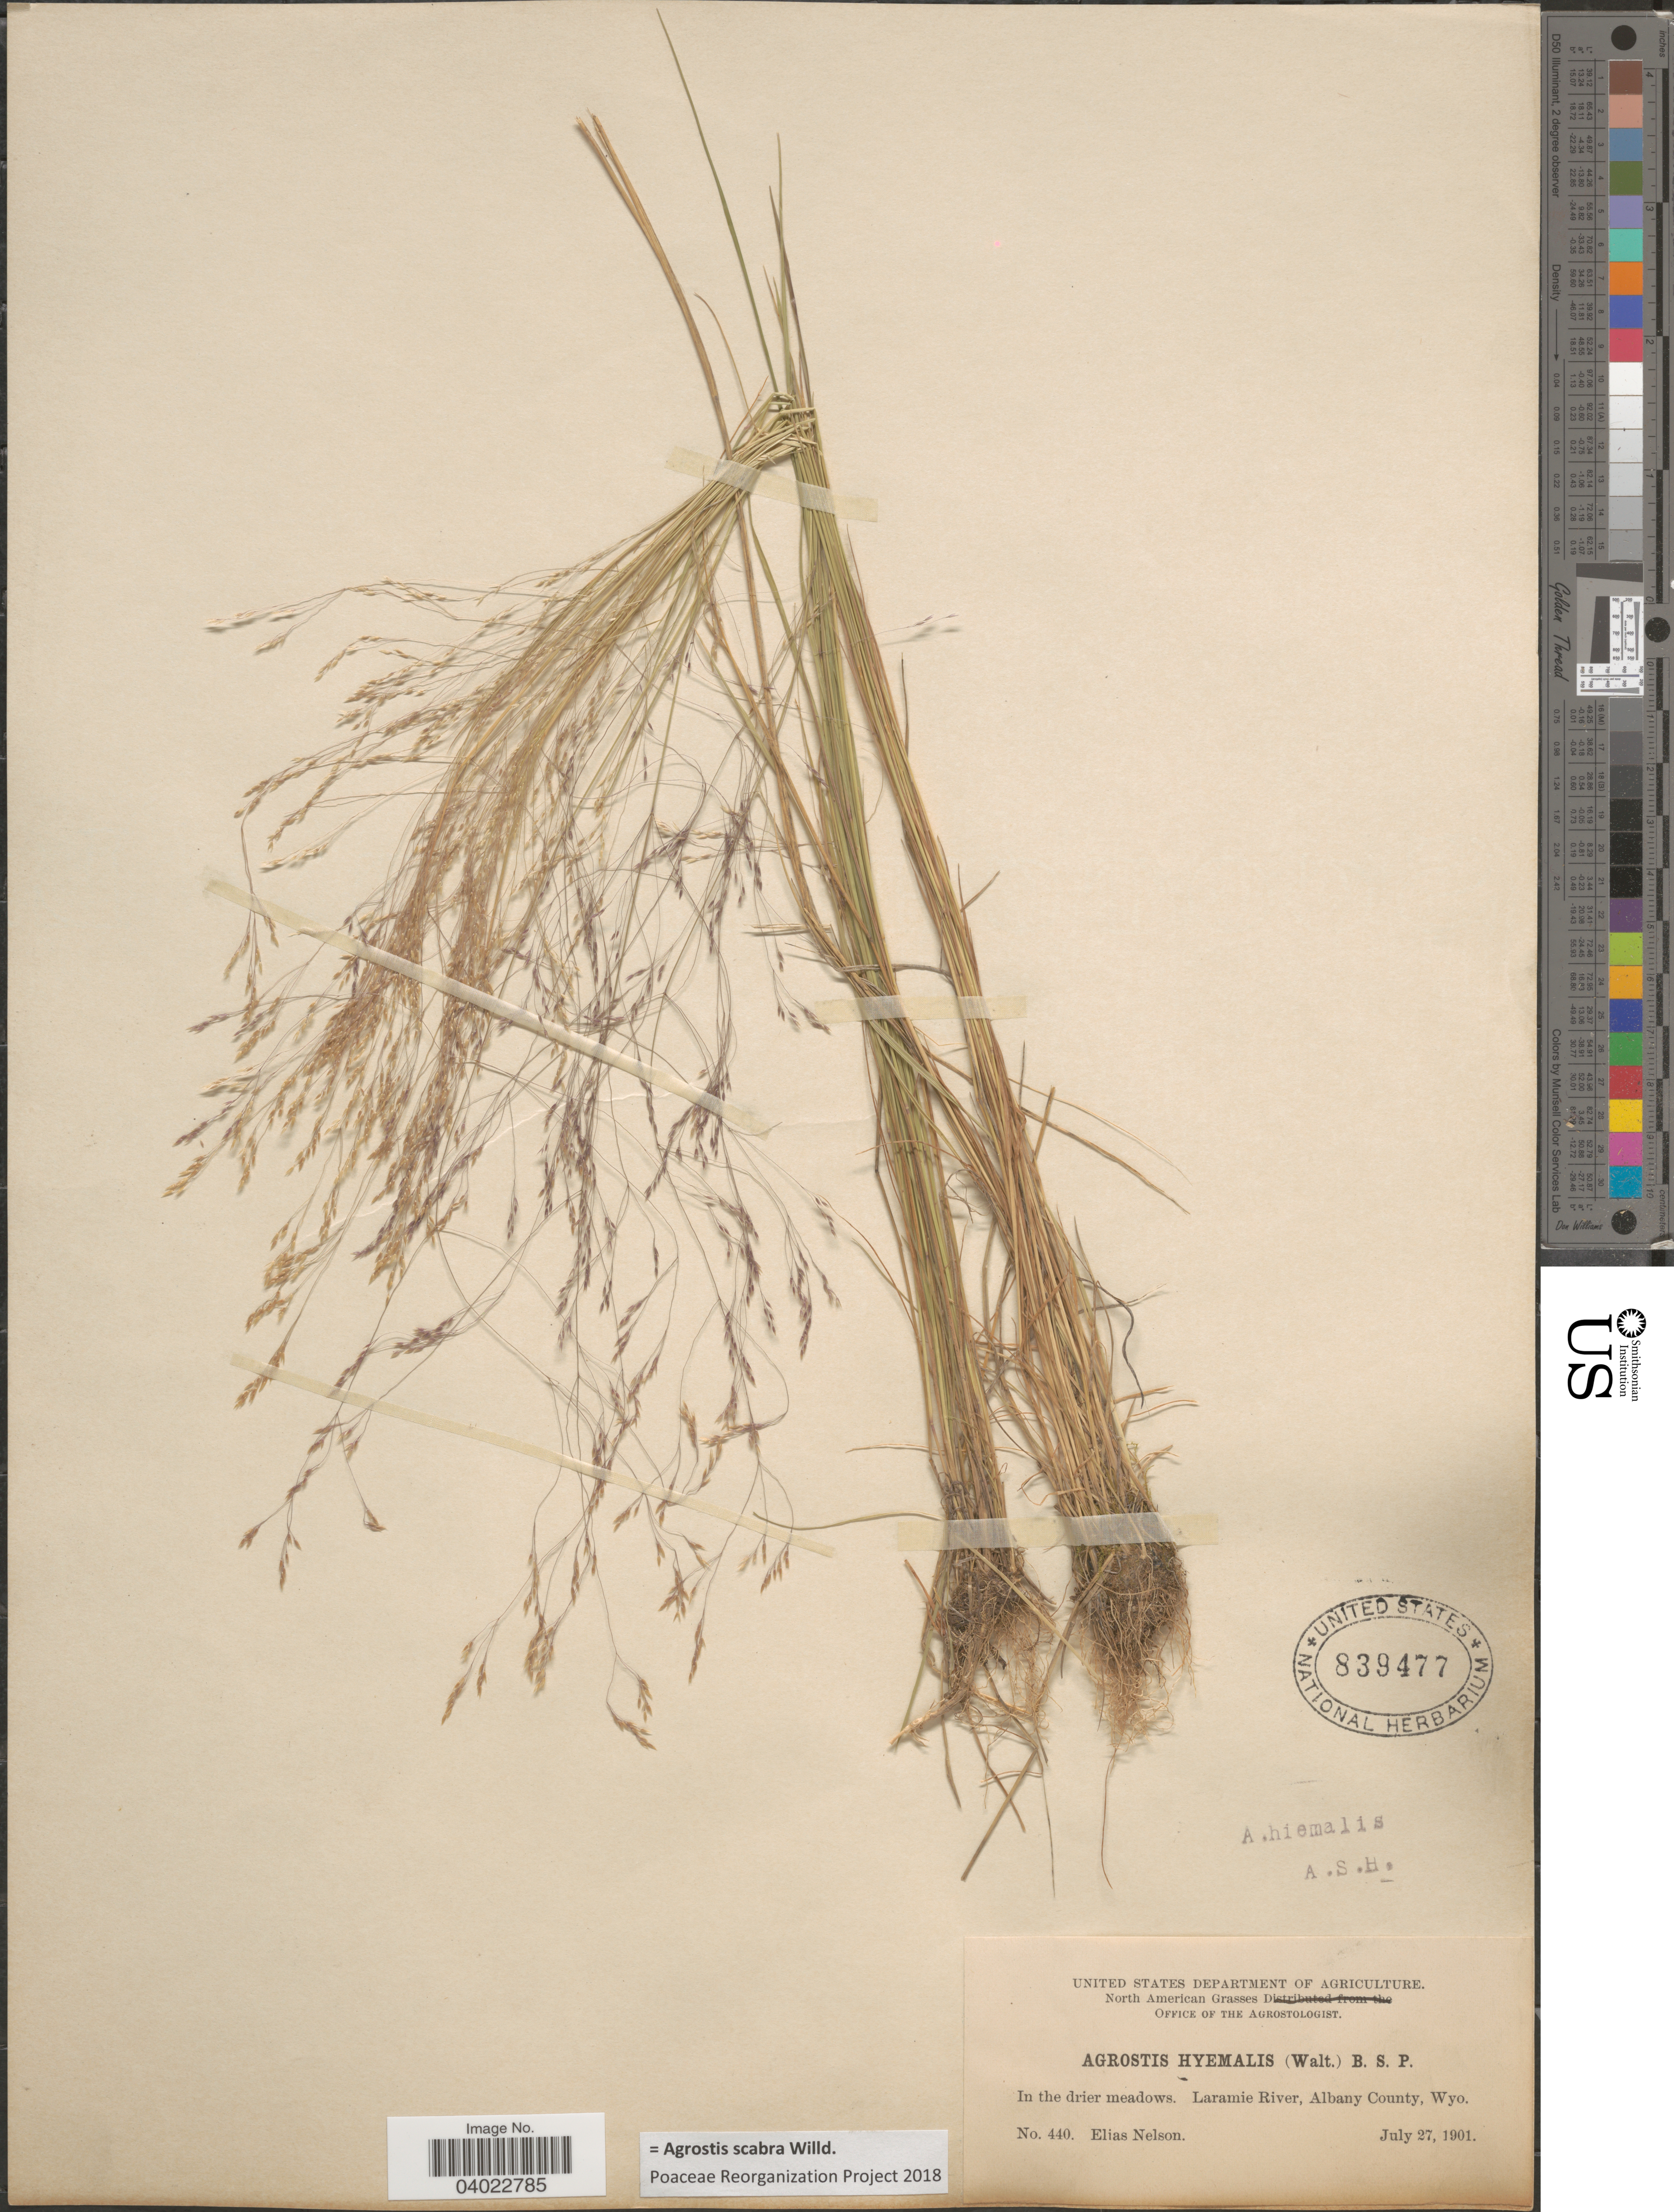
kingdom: Plantae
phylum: Tracheophyta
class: Liliopsida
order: Poales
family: Poaceae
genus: Agrostis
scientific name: Agrostis scabra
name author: Willd.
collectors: E. Nelson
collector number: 440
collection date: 1901-07-27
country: United States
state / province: Wyoming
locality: Laramie River, Albany County.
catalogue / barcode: US 839477